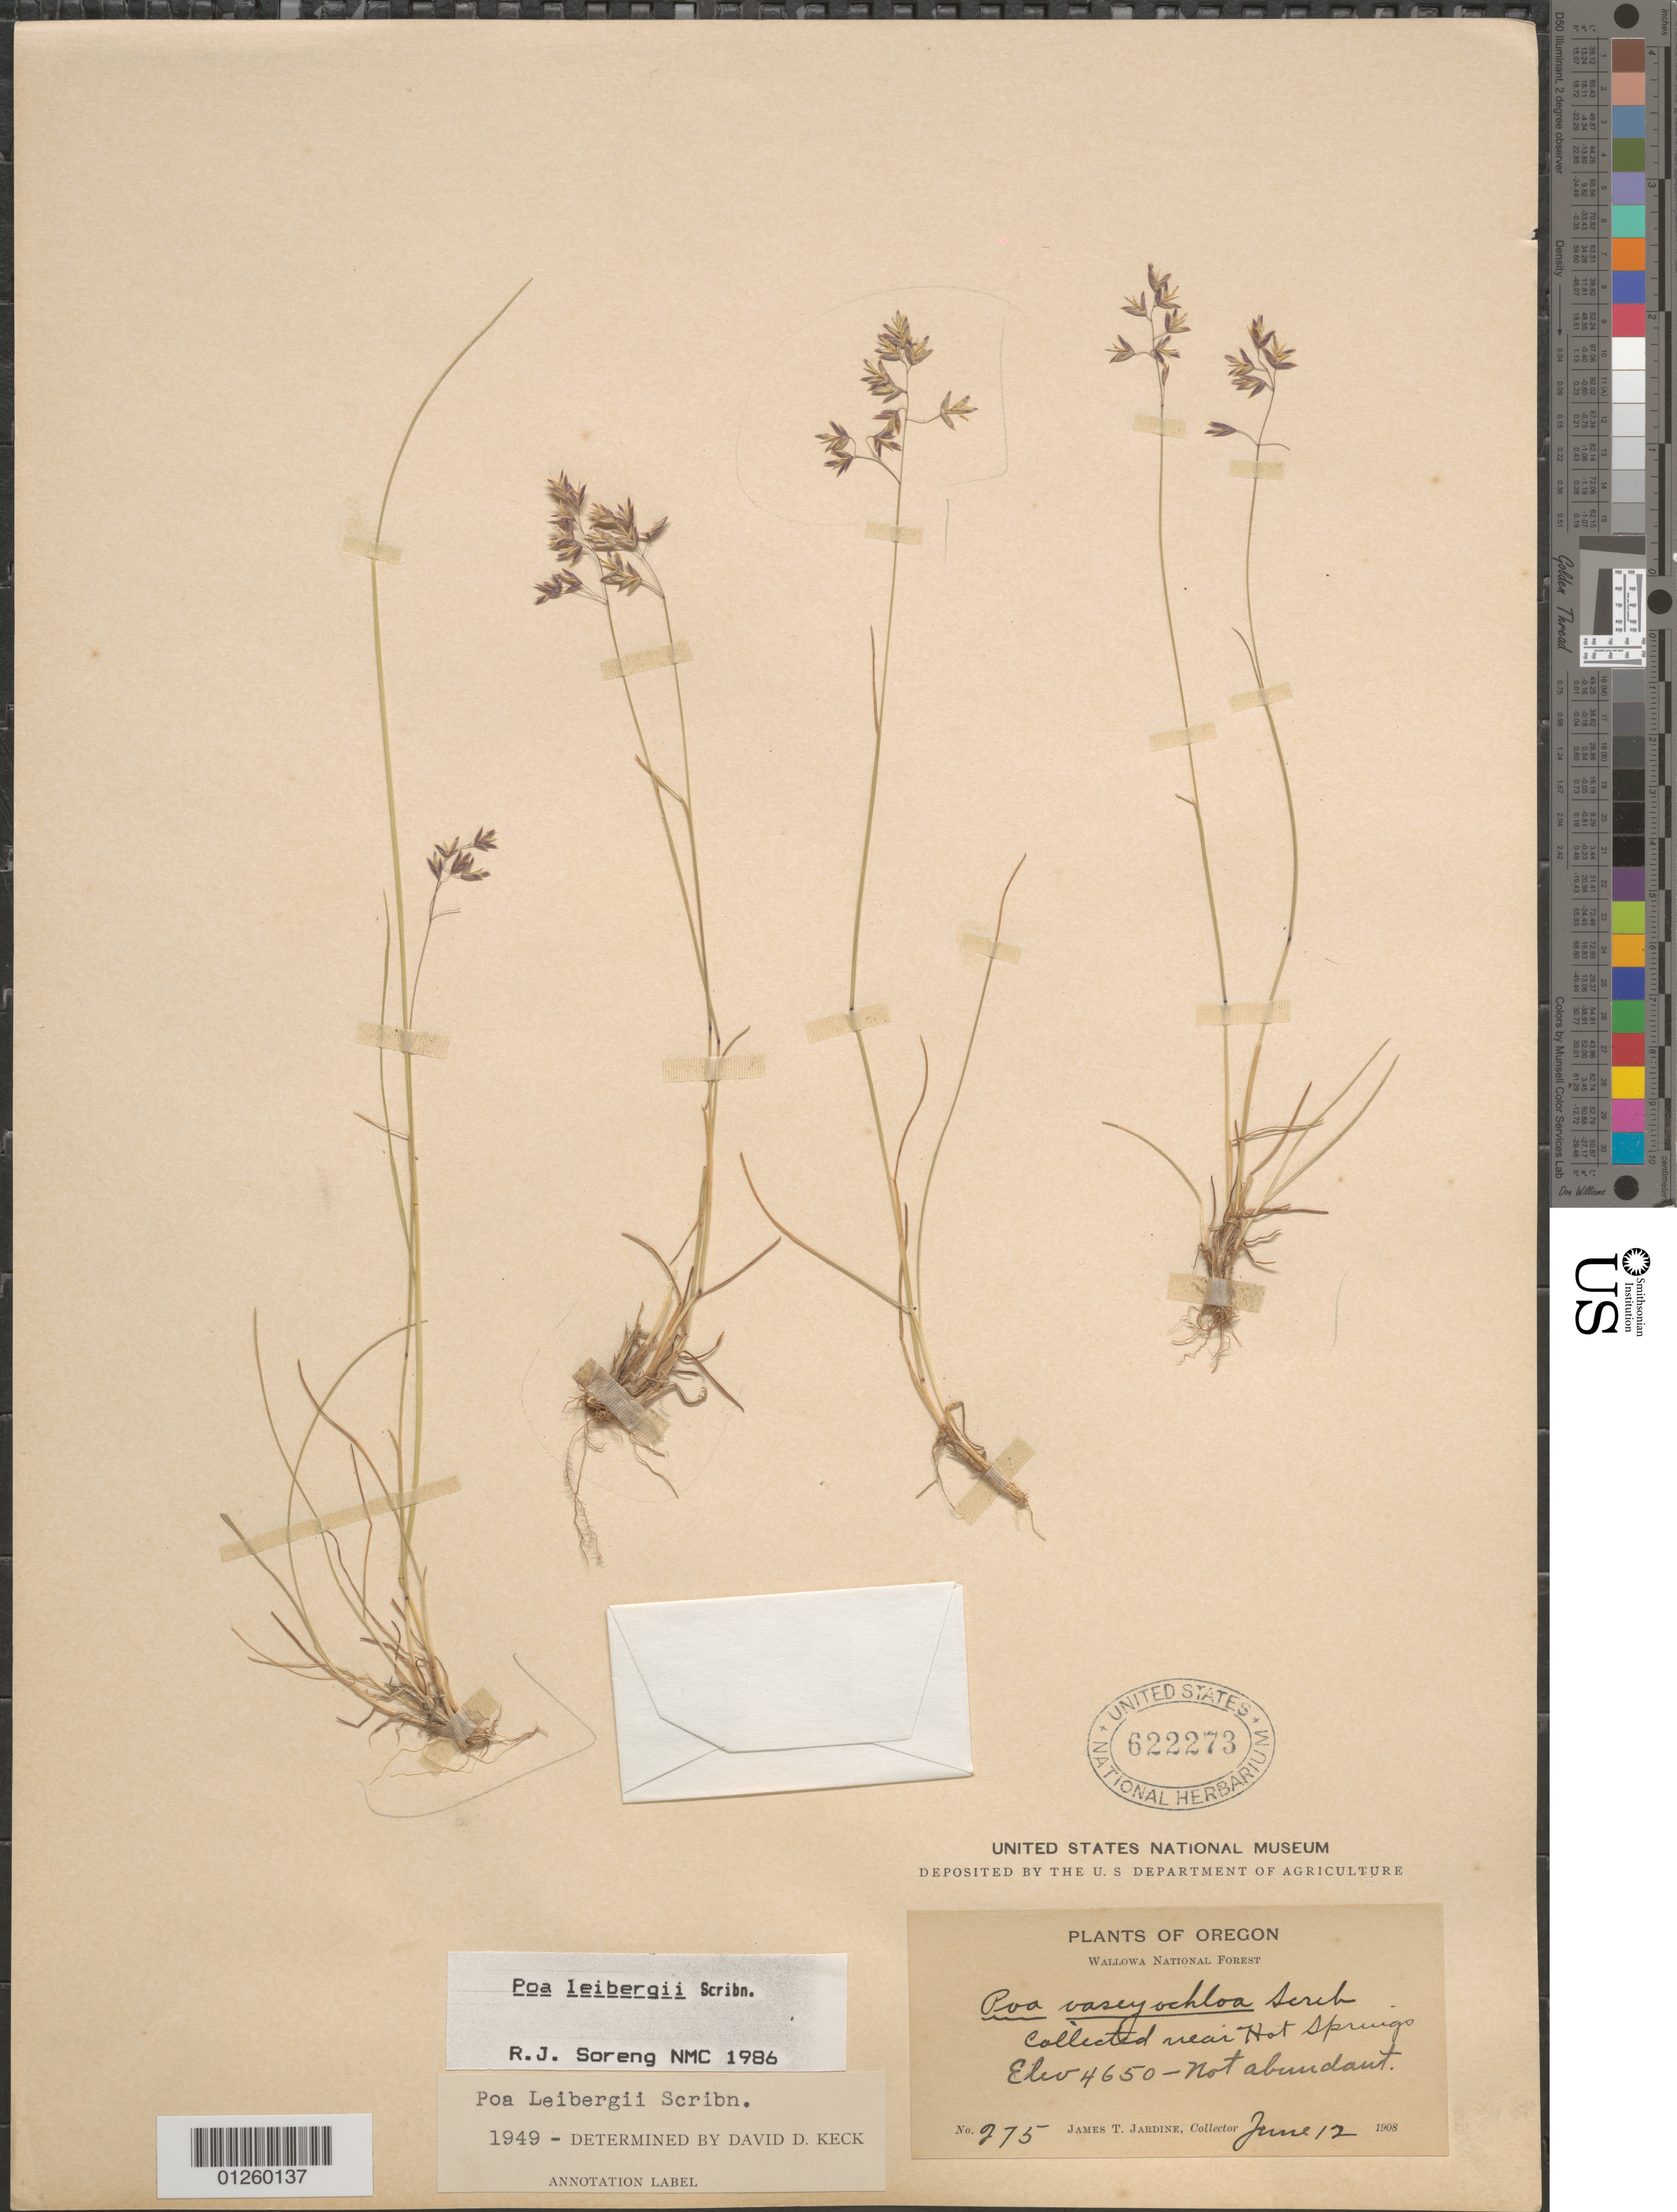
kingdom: Plantae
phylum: Tracheophyta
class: Liliopsida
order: Poales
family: Poaceae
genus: Poa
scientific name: Poa leibergii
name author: Scribn.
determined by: Soreng, Robert J., Research Associate (BOT), Smithsonian Institution - National Museum of Natural History (UNITED STATES)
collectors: J. T. Jardine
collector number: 275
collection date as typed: June 12, 1908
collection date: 1908-06-12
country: United States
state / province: Oregon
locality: Collected near Hot Springs. Not abundant.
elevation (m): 1417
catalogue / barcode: US 622273